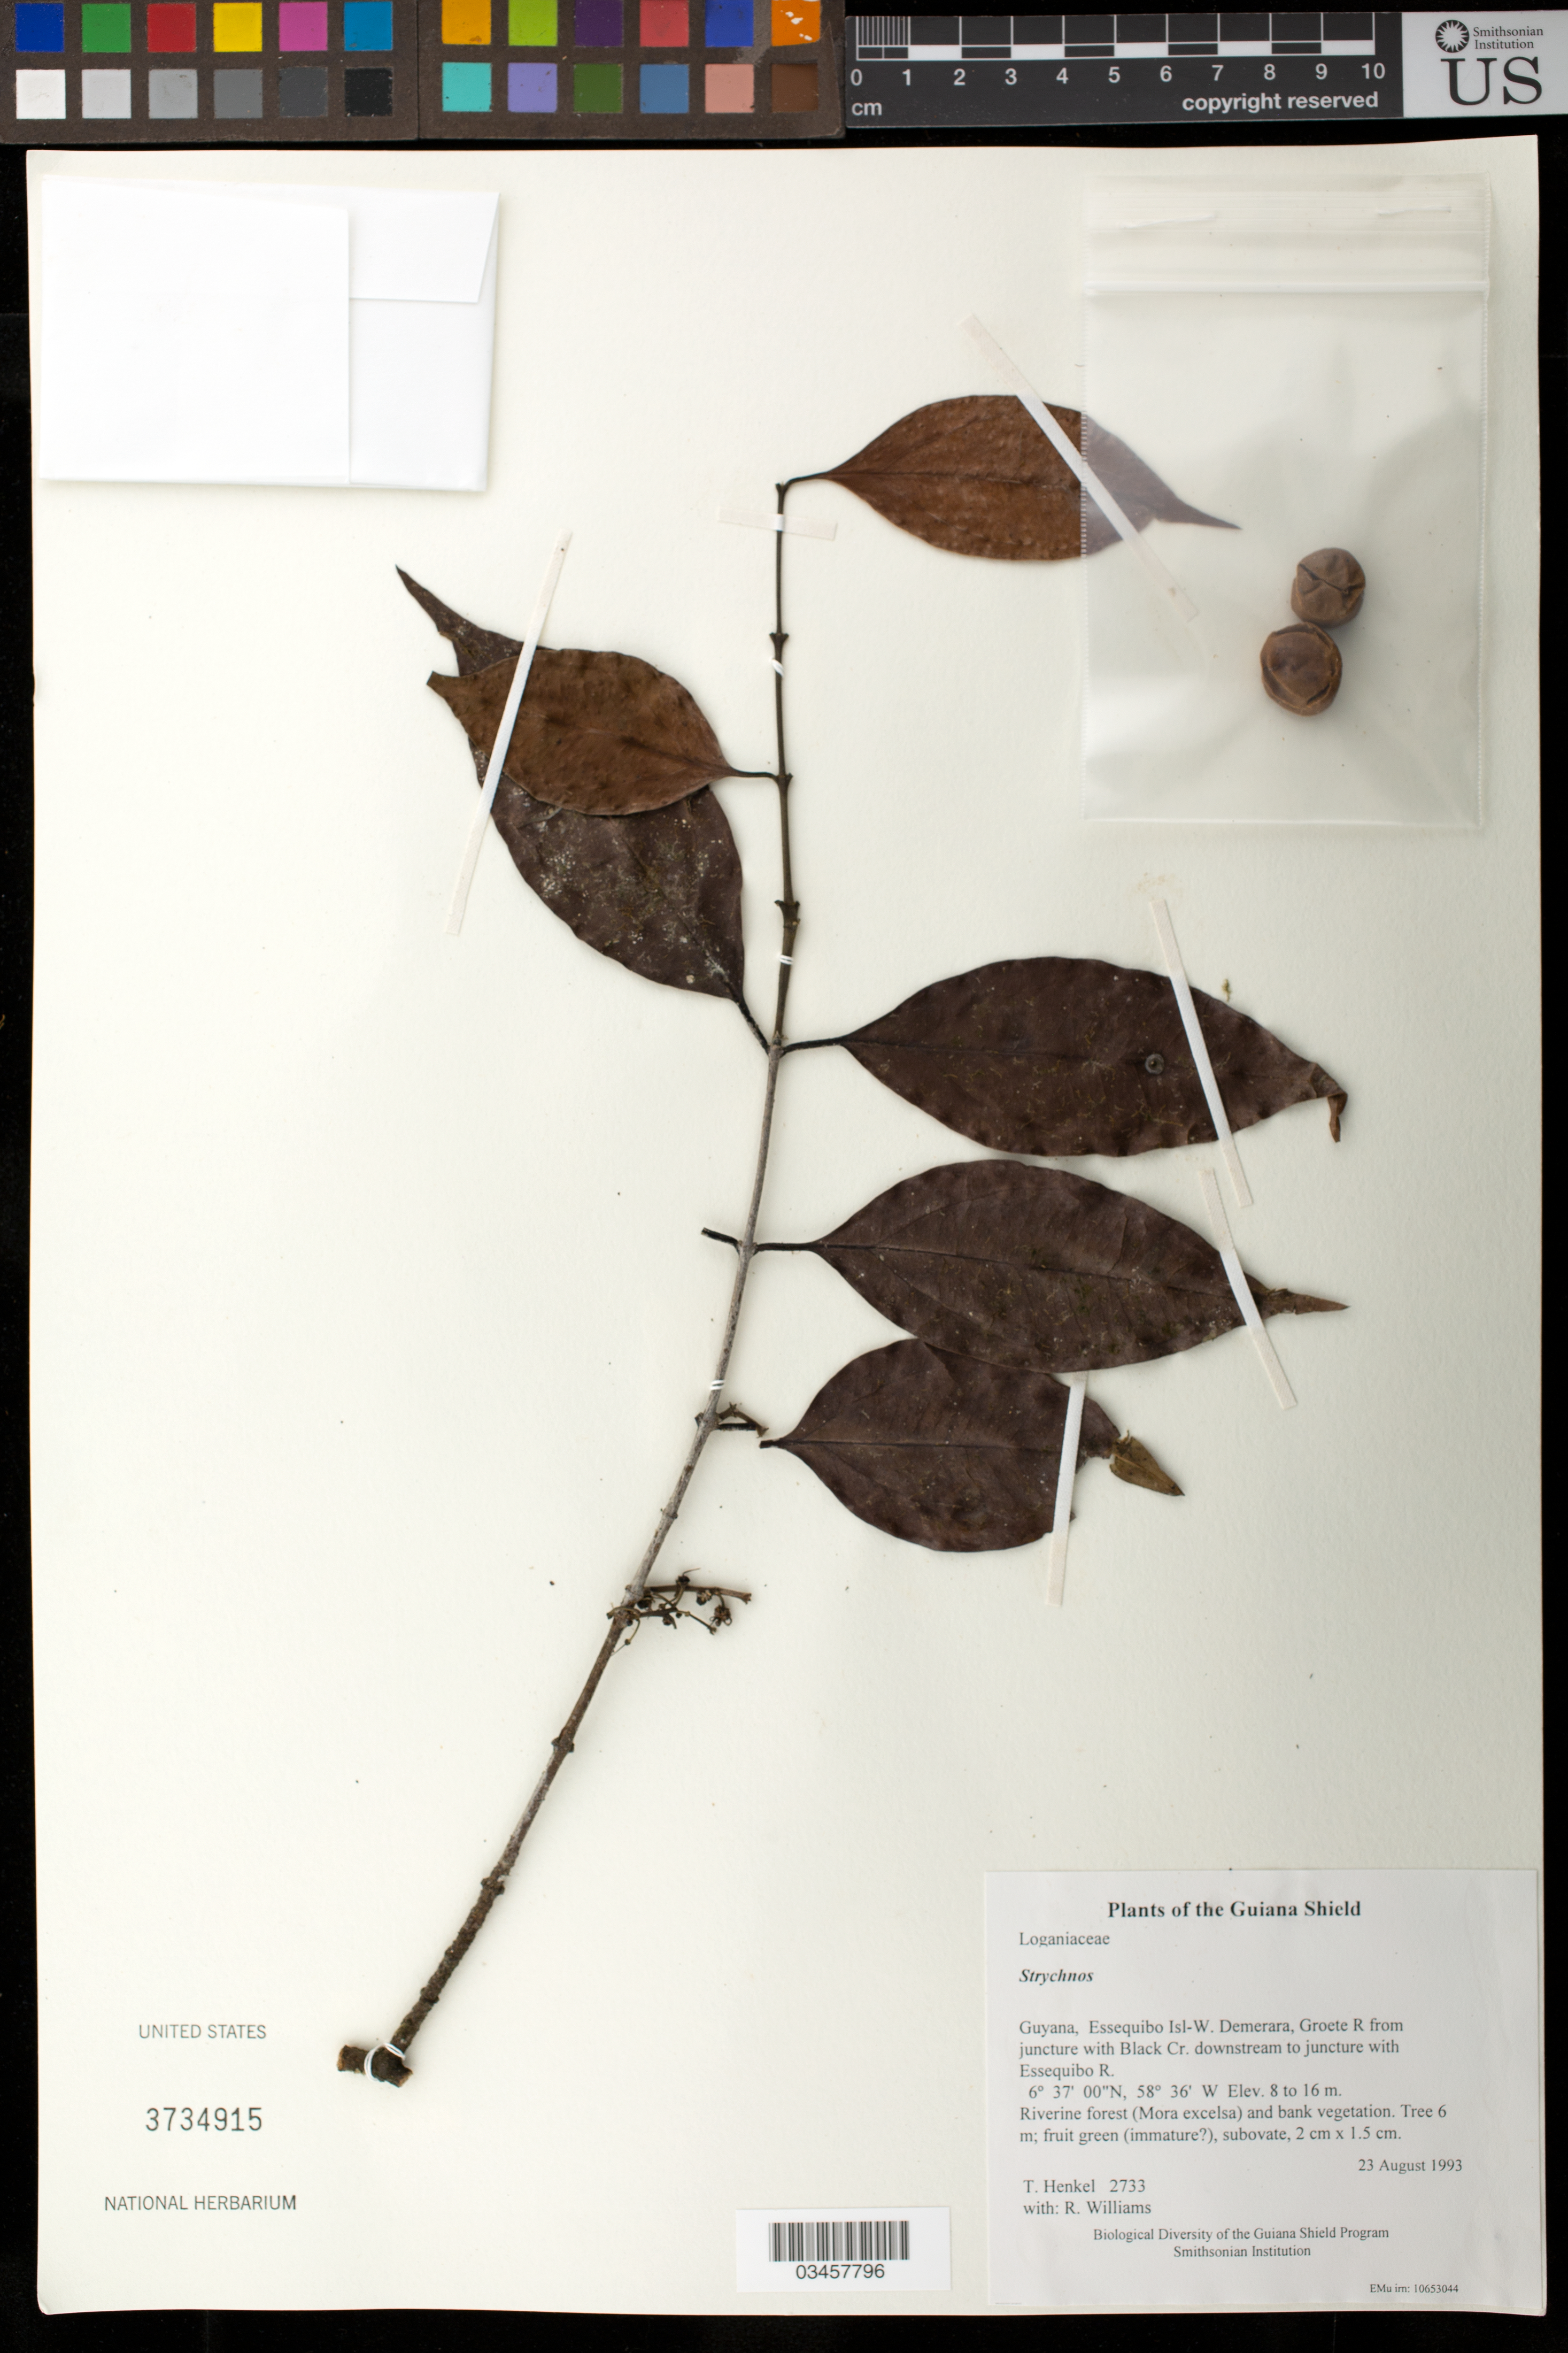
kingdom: Plantae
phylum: Tracheophyta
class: Magnoliopsida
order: Gentianales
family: Loganiaceae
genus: Strychnos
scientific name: Strychnos sp.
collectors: T. Henkel & R. Williams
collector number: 2733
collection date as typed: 23 August 1993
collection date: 1993-08-23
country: Guyana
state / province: Essequibo Isl-W. Demerara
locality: Groete R from juncture with Black Cr. downstream to juncture with Essequibo R.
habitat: Riverine forest (Mora excelsa) and bank vegetation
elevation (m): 8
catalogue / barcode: US 3734915